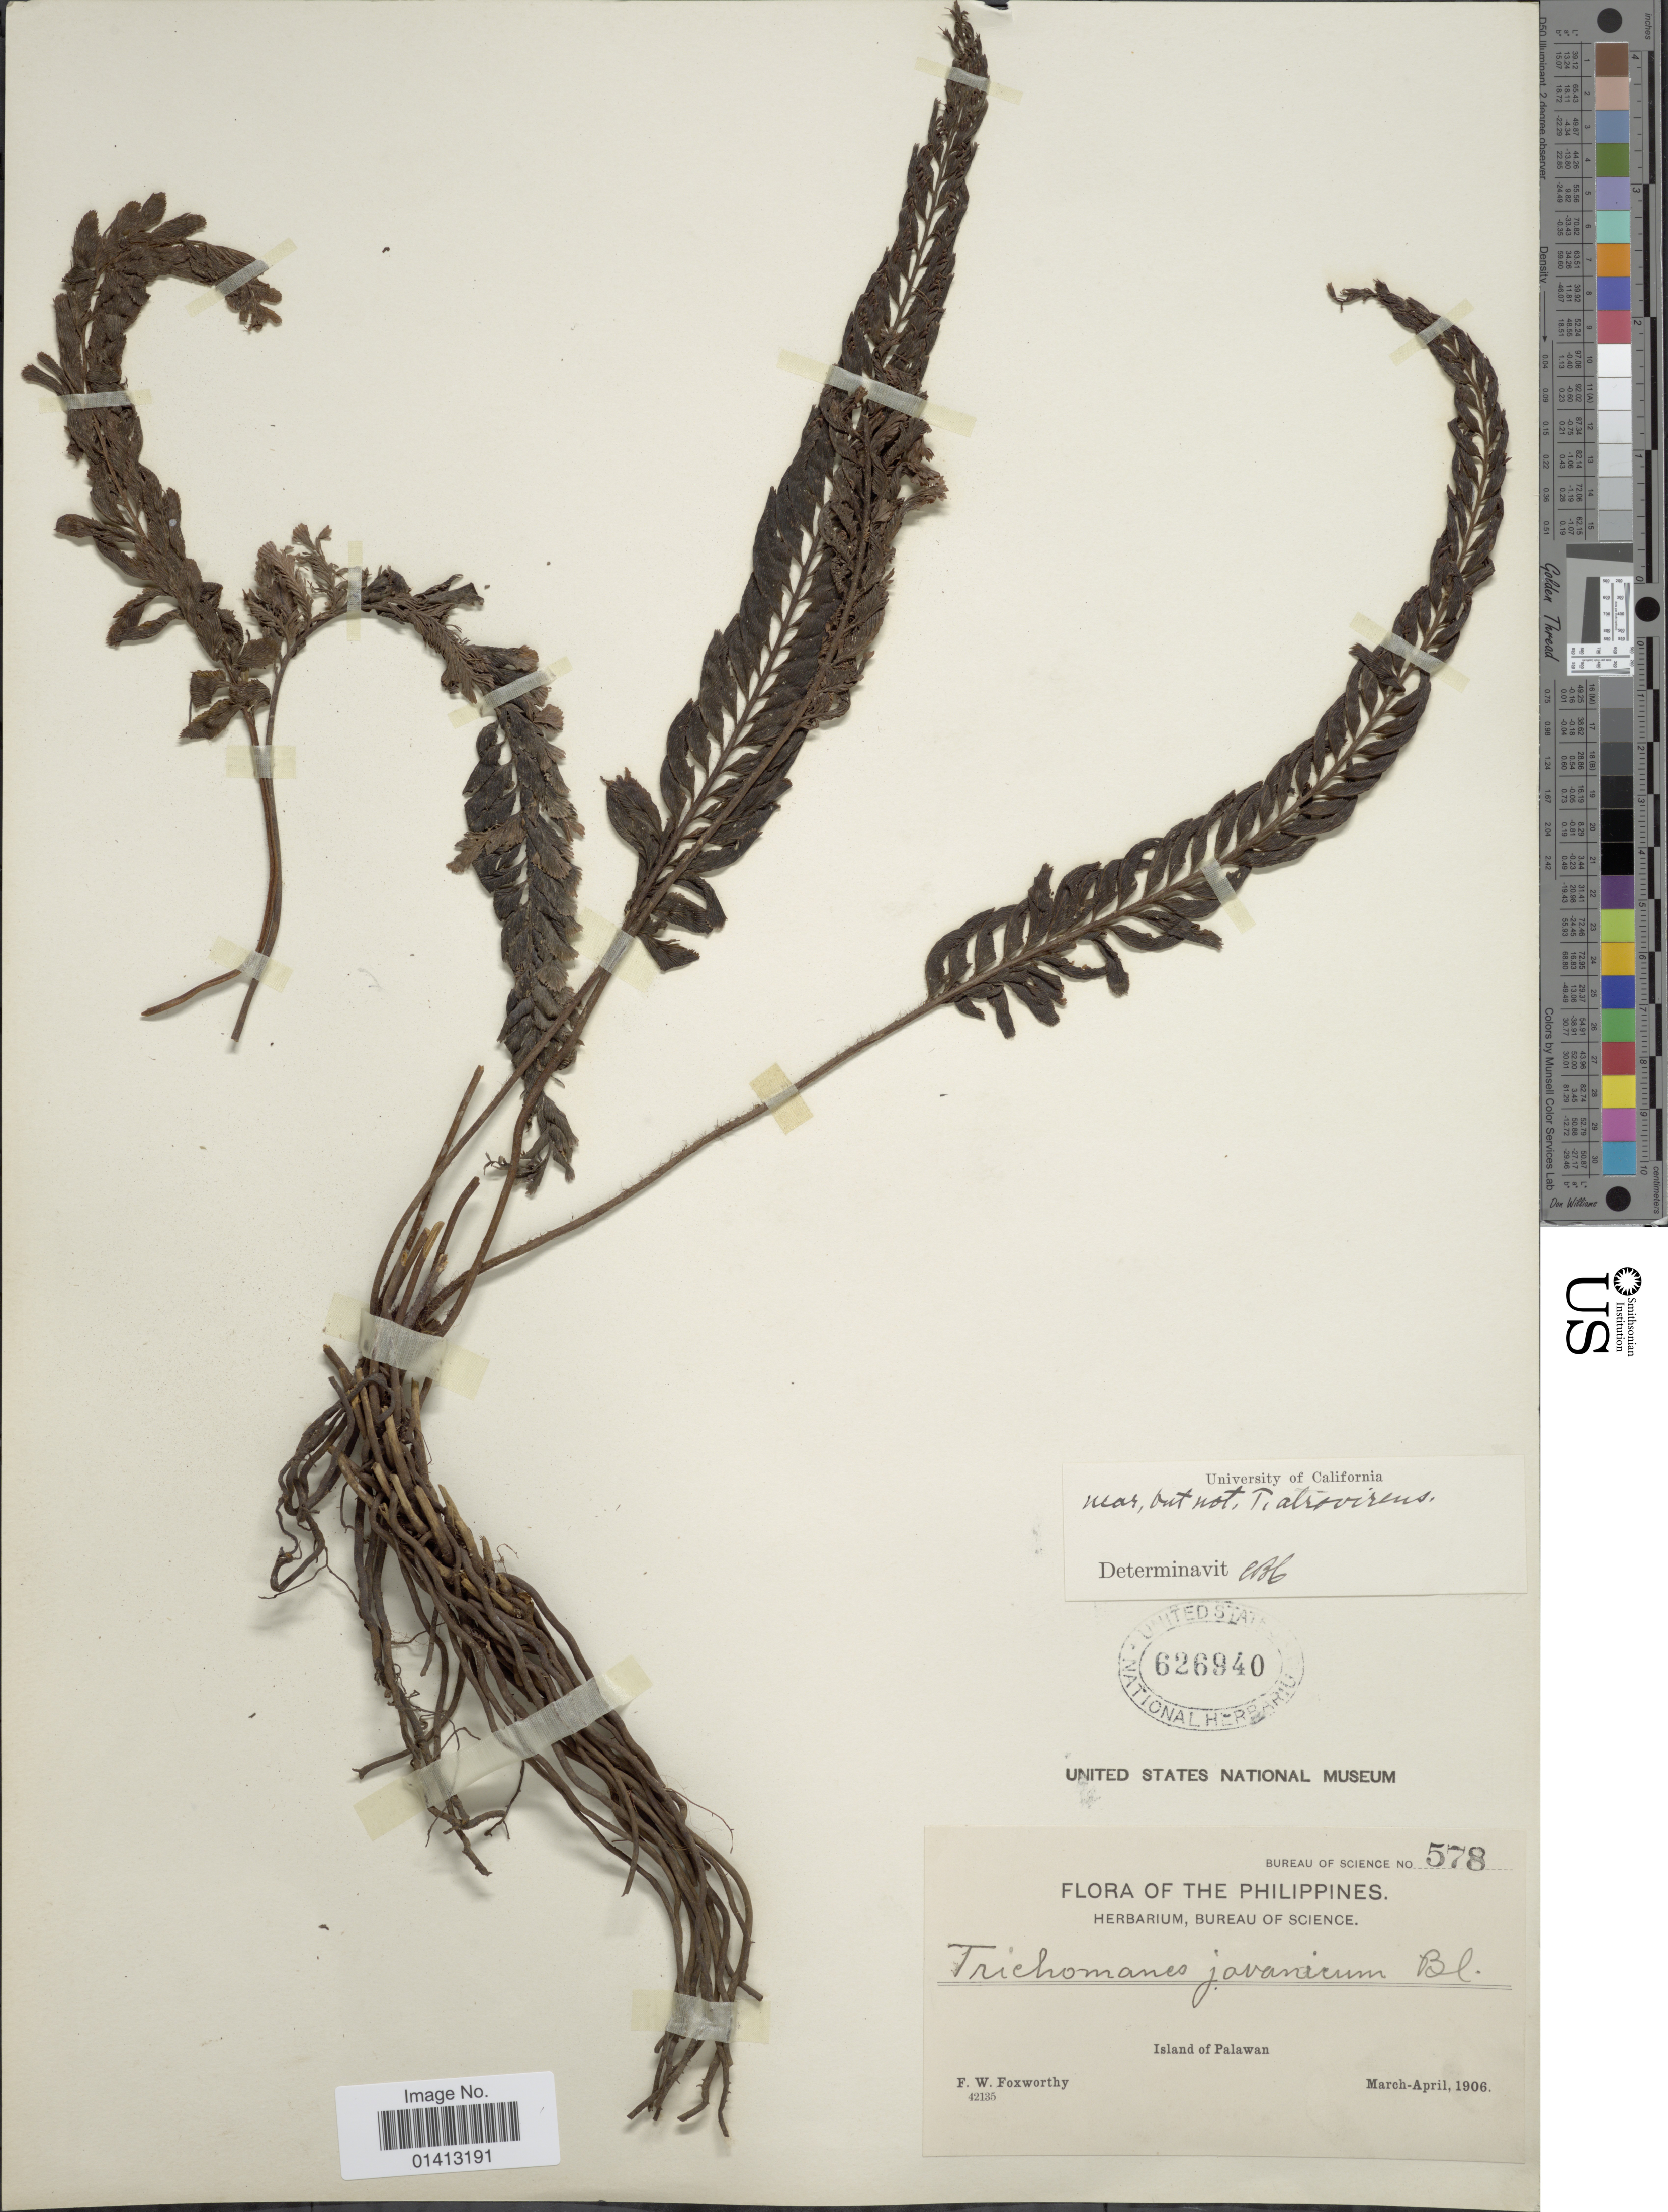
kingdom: Plantae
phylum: Tracheophyta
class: Polypodiopsida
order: Hymenophyllales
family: Hymenophyllaceae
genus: Crepidomanes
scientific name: Crepidomanes sp.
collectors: F. W. Foxworthy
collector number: Bureau of Science 578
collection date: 1906-03/1906-04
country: Philippines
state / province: Mimaropa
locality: Island of Palawan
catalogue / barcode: US 626940